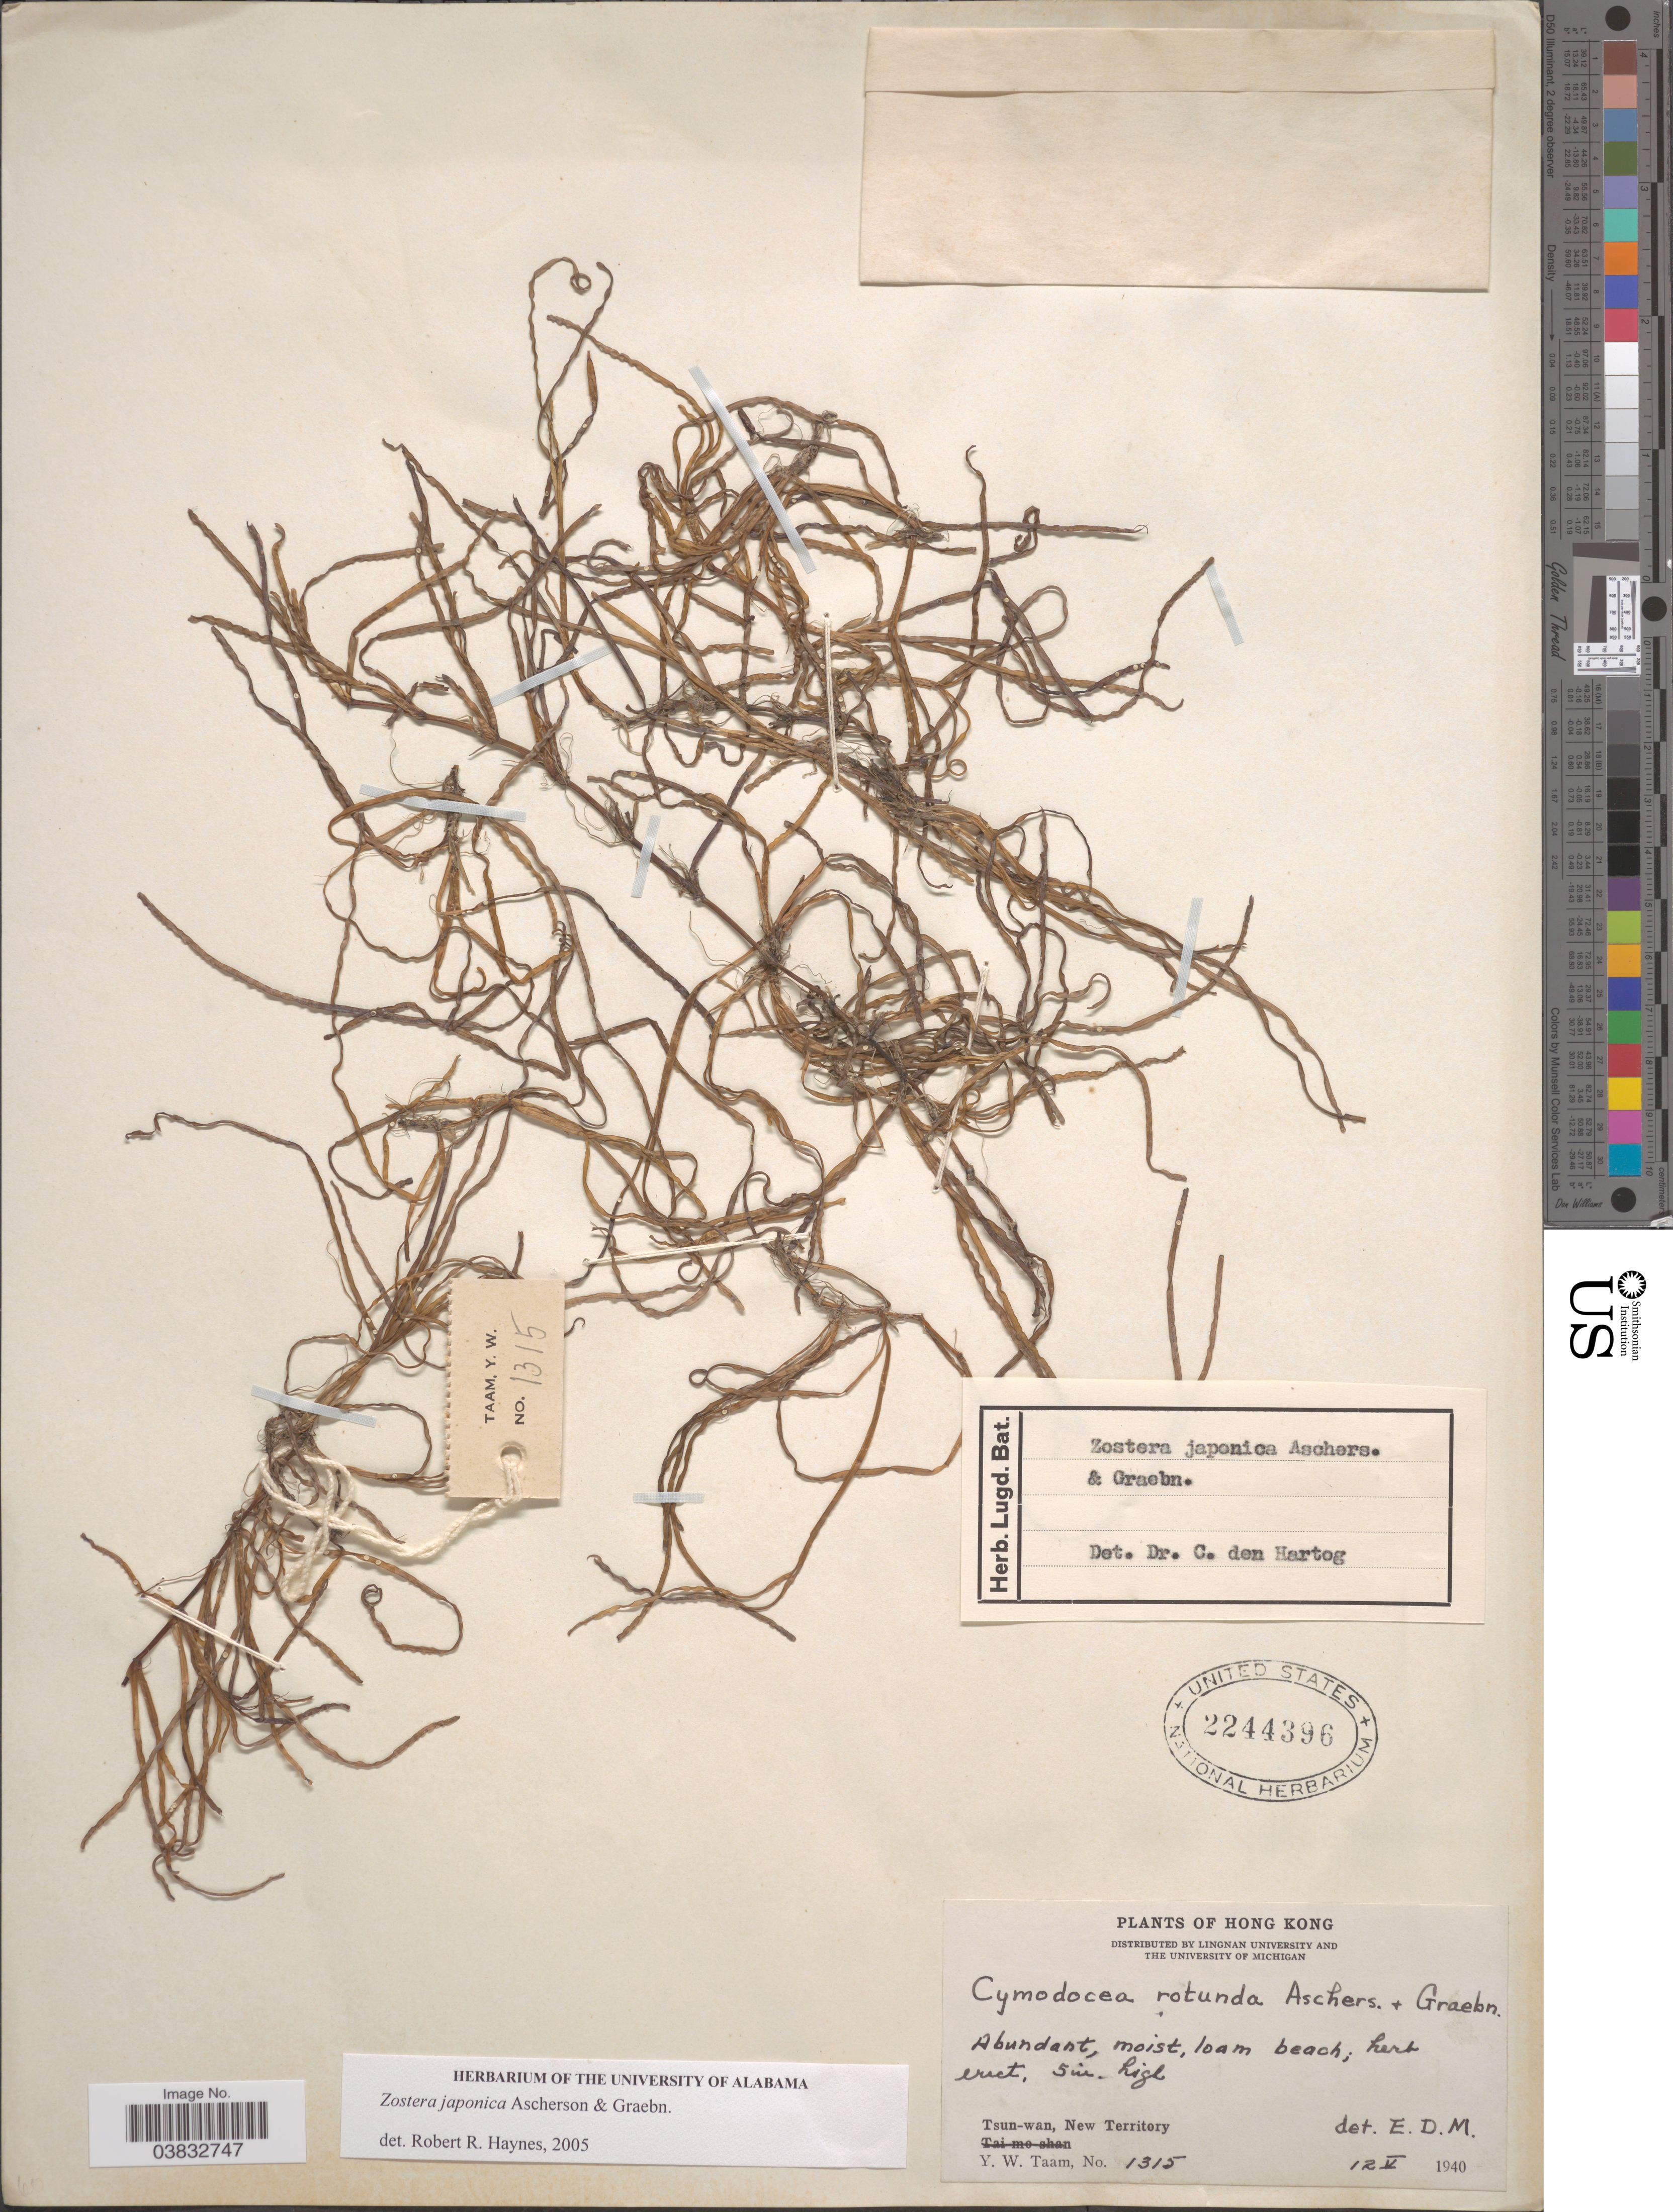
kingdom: Plantae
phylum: Tracheophyta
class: Liliopsida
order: Alismatales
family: Zosteraceae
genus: Zostera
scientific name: Zostera japonica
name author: Asch. & Graebn.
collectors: Y. W. Taam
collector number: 1315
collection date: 1940-05-12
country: China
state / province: Hong Kong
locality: Tsun-wan, New Territory.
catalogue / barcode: US 2244396